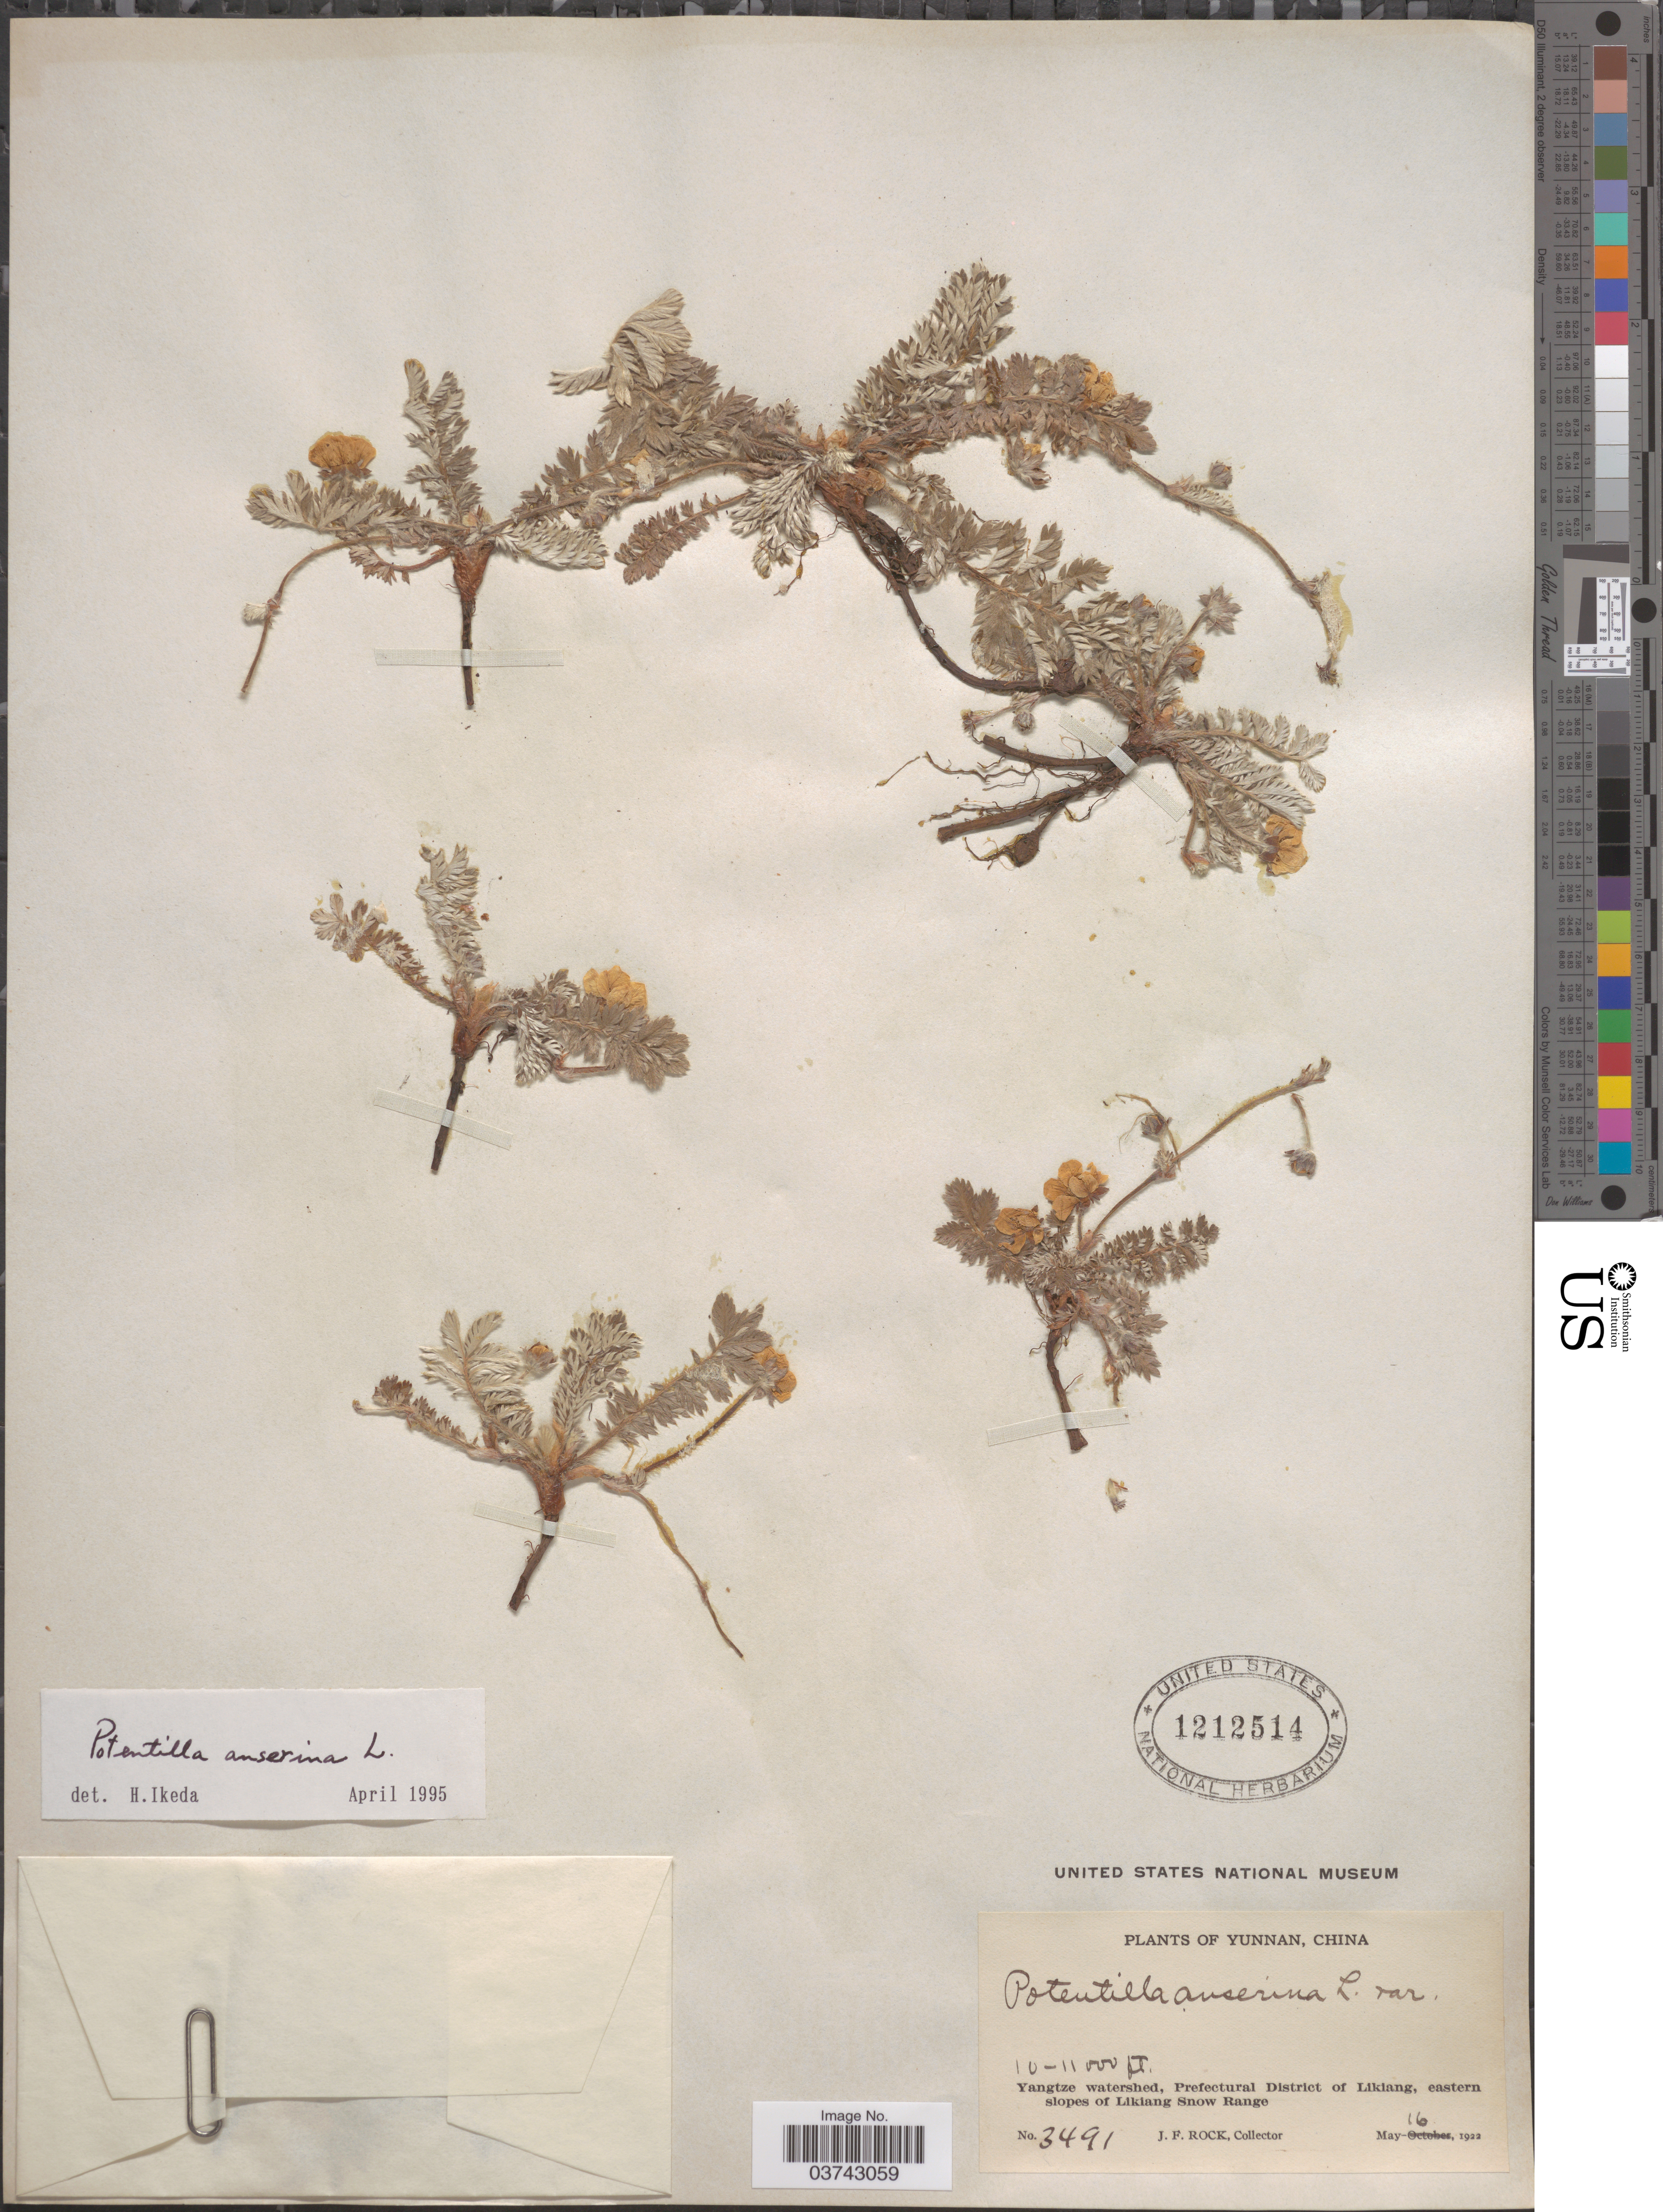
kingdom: Plantae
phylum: Tracheophyta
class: Magnoliopsida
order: Rosales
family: Rosaceae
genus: Argentina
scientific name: Argentina anserina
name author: (L.) Rydb.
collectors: J. Rock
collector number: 3491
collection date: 1922-05-16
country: China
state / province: Yunnan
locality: Yangtze watershed, Prefectural District of Likiang, eastern slopes of Likiang Snow Range.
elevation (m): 3048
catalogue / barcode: US 1212514